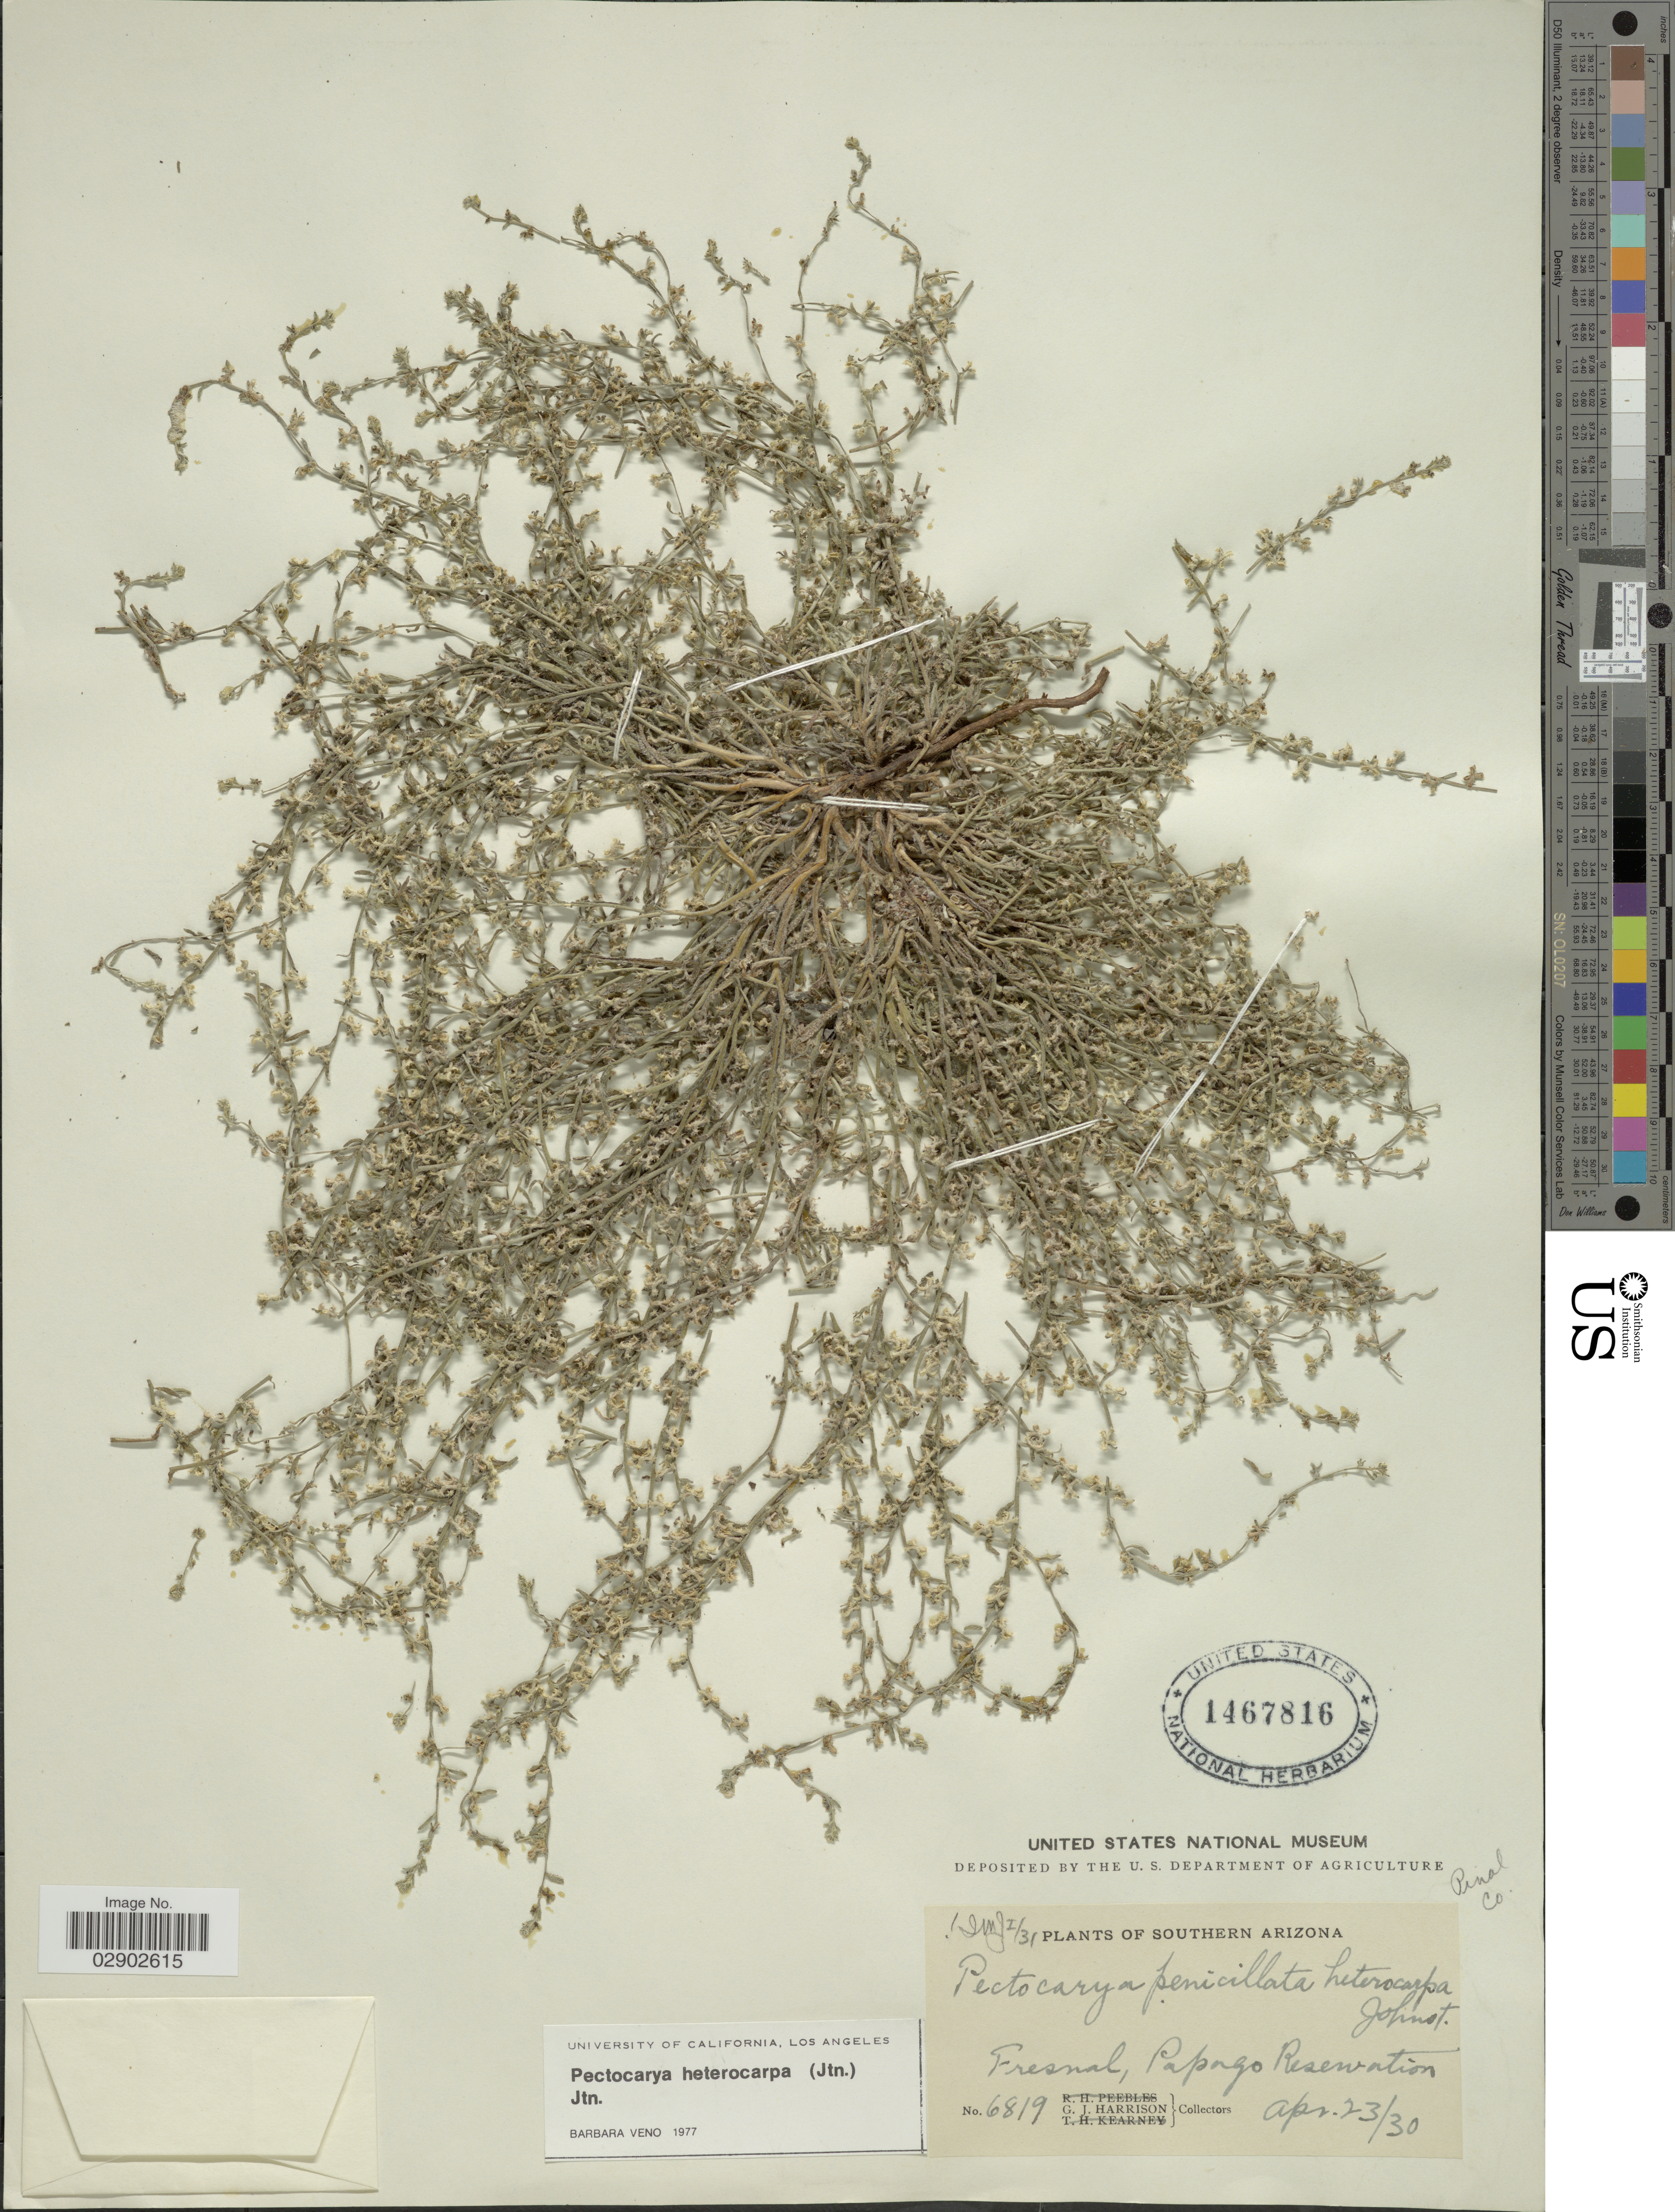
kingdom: Plantae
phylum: Tracheophyta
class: Magnoliopsida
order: Boraginales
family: Boraginaceae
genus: Pectocarya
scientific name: Pectocarya heterocarpa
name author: (I.M. Johnst.) I.M. Johnst.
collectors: G. J. Harrison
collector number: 6819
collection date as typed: Transcribed d/m/y: 23/4/30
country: United States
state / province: Arizona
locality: Southern Arizona. Fresnal, Papago Reservation. Pinal Co.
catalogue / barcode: US 1467816